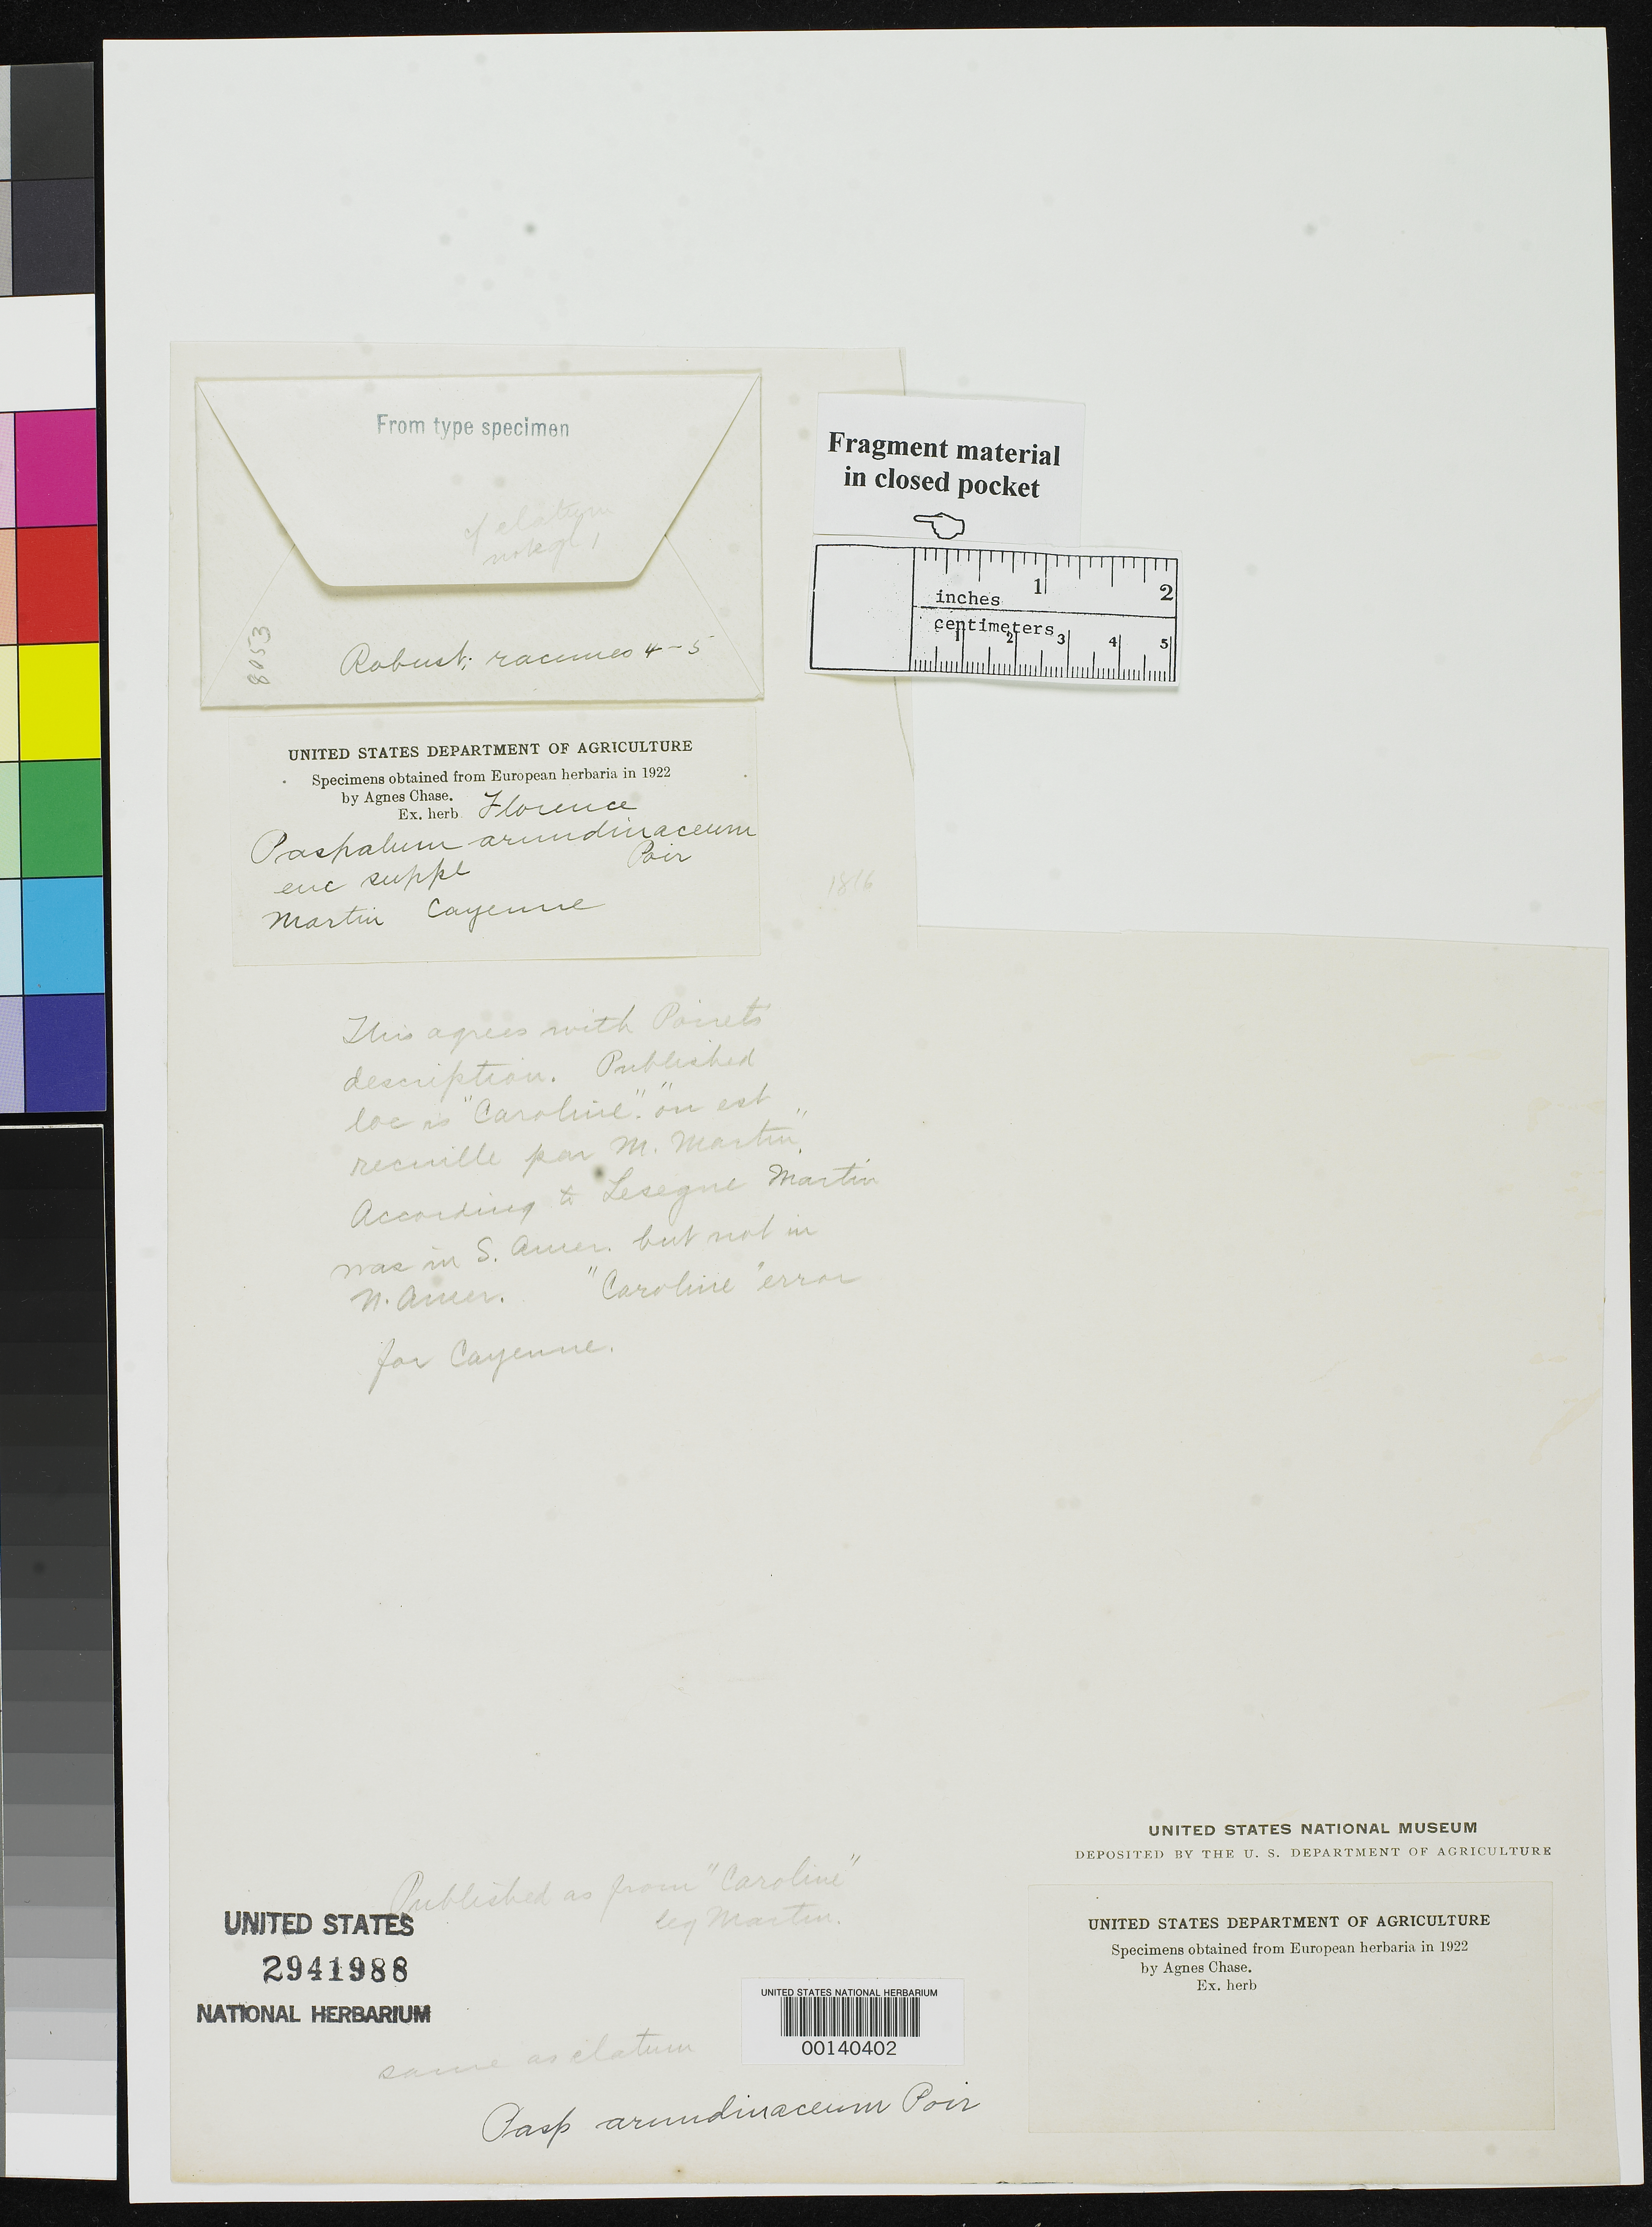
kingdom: Plantae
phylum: Tracheophyta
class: Liliopsida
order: Poales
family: Poaceae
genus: Paspalum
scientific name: Paspalum arundinaceum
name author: Poir. in Lam.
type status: Type Fragment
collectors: M. Martin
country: French Guiana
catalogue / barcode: US 2941988